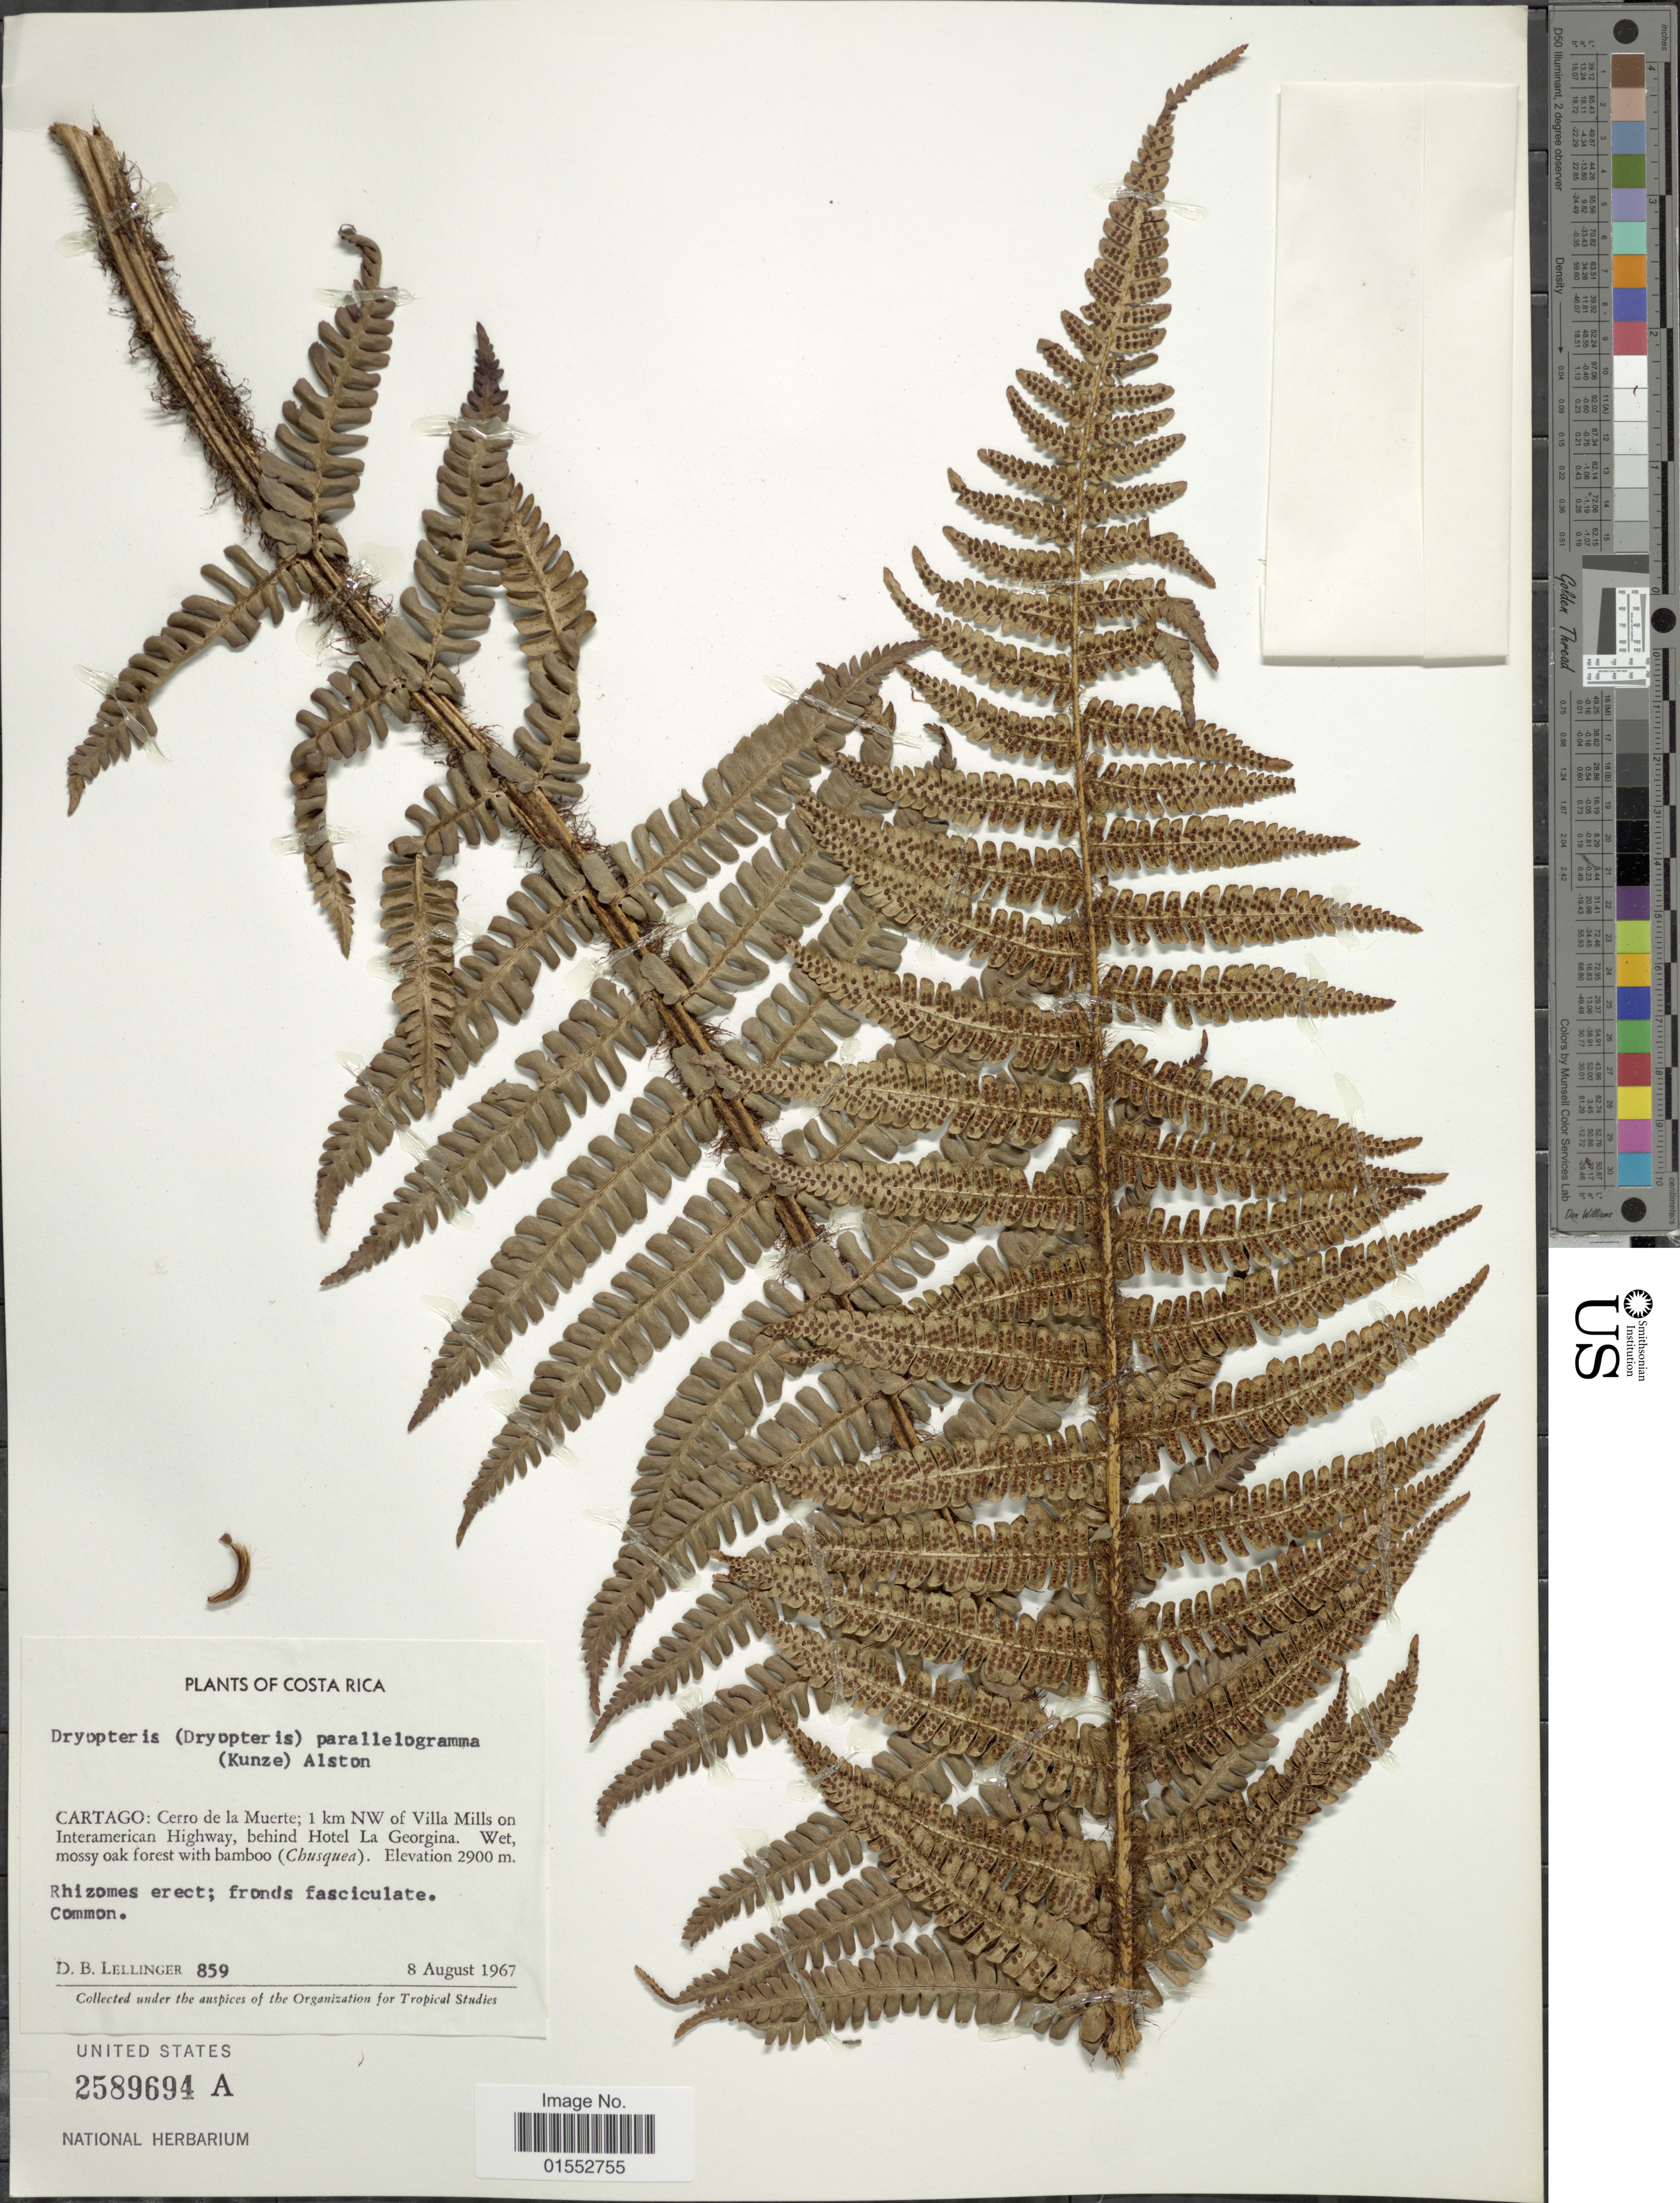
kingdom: Plantae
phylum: Tracheophyta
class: Polypodiopsida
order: Polypodiales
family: Dryopteridaceae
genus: Dryopteris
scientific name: Dryopteris wallichiana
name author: (Spreng.) Hyl.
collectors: D. B. Lellinger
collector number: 859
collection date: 1967-08-08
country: Costa Rica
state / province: Cartago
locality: Cerro de la Muerte; 1 km NW of Villa Mills on Interamerican Highway, behind Hotel La Georgina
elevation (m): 2900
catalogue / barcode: US 2589694A